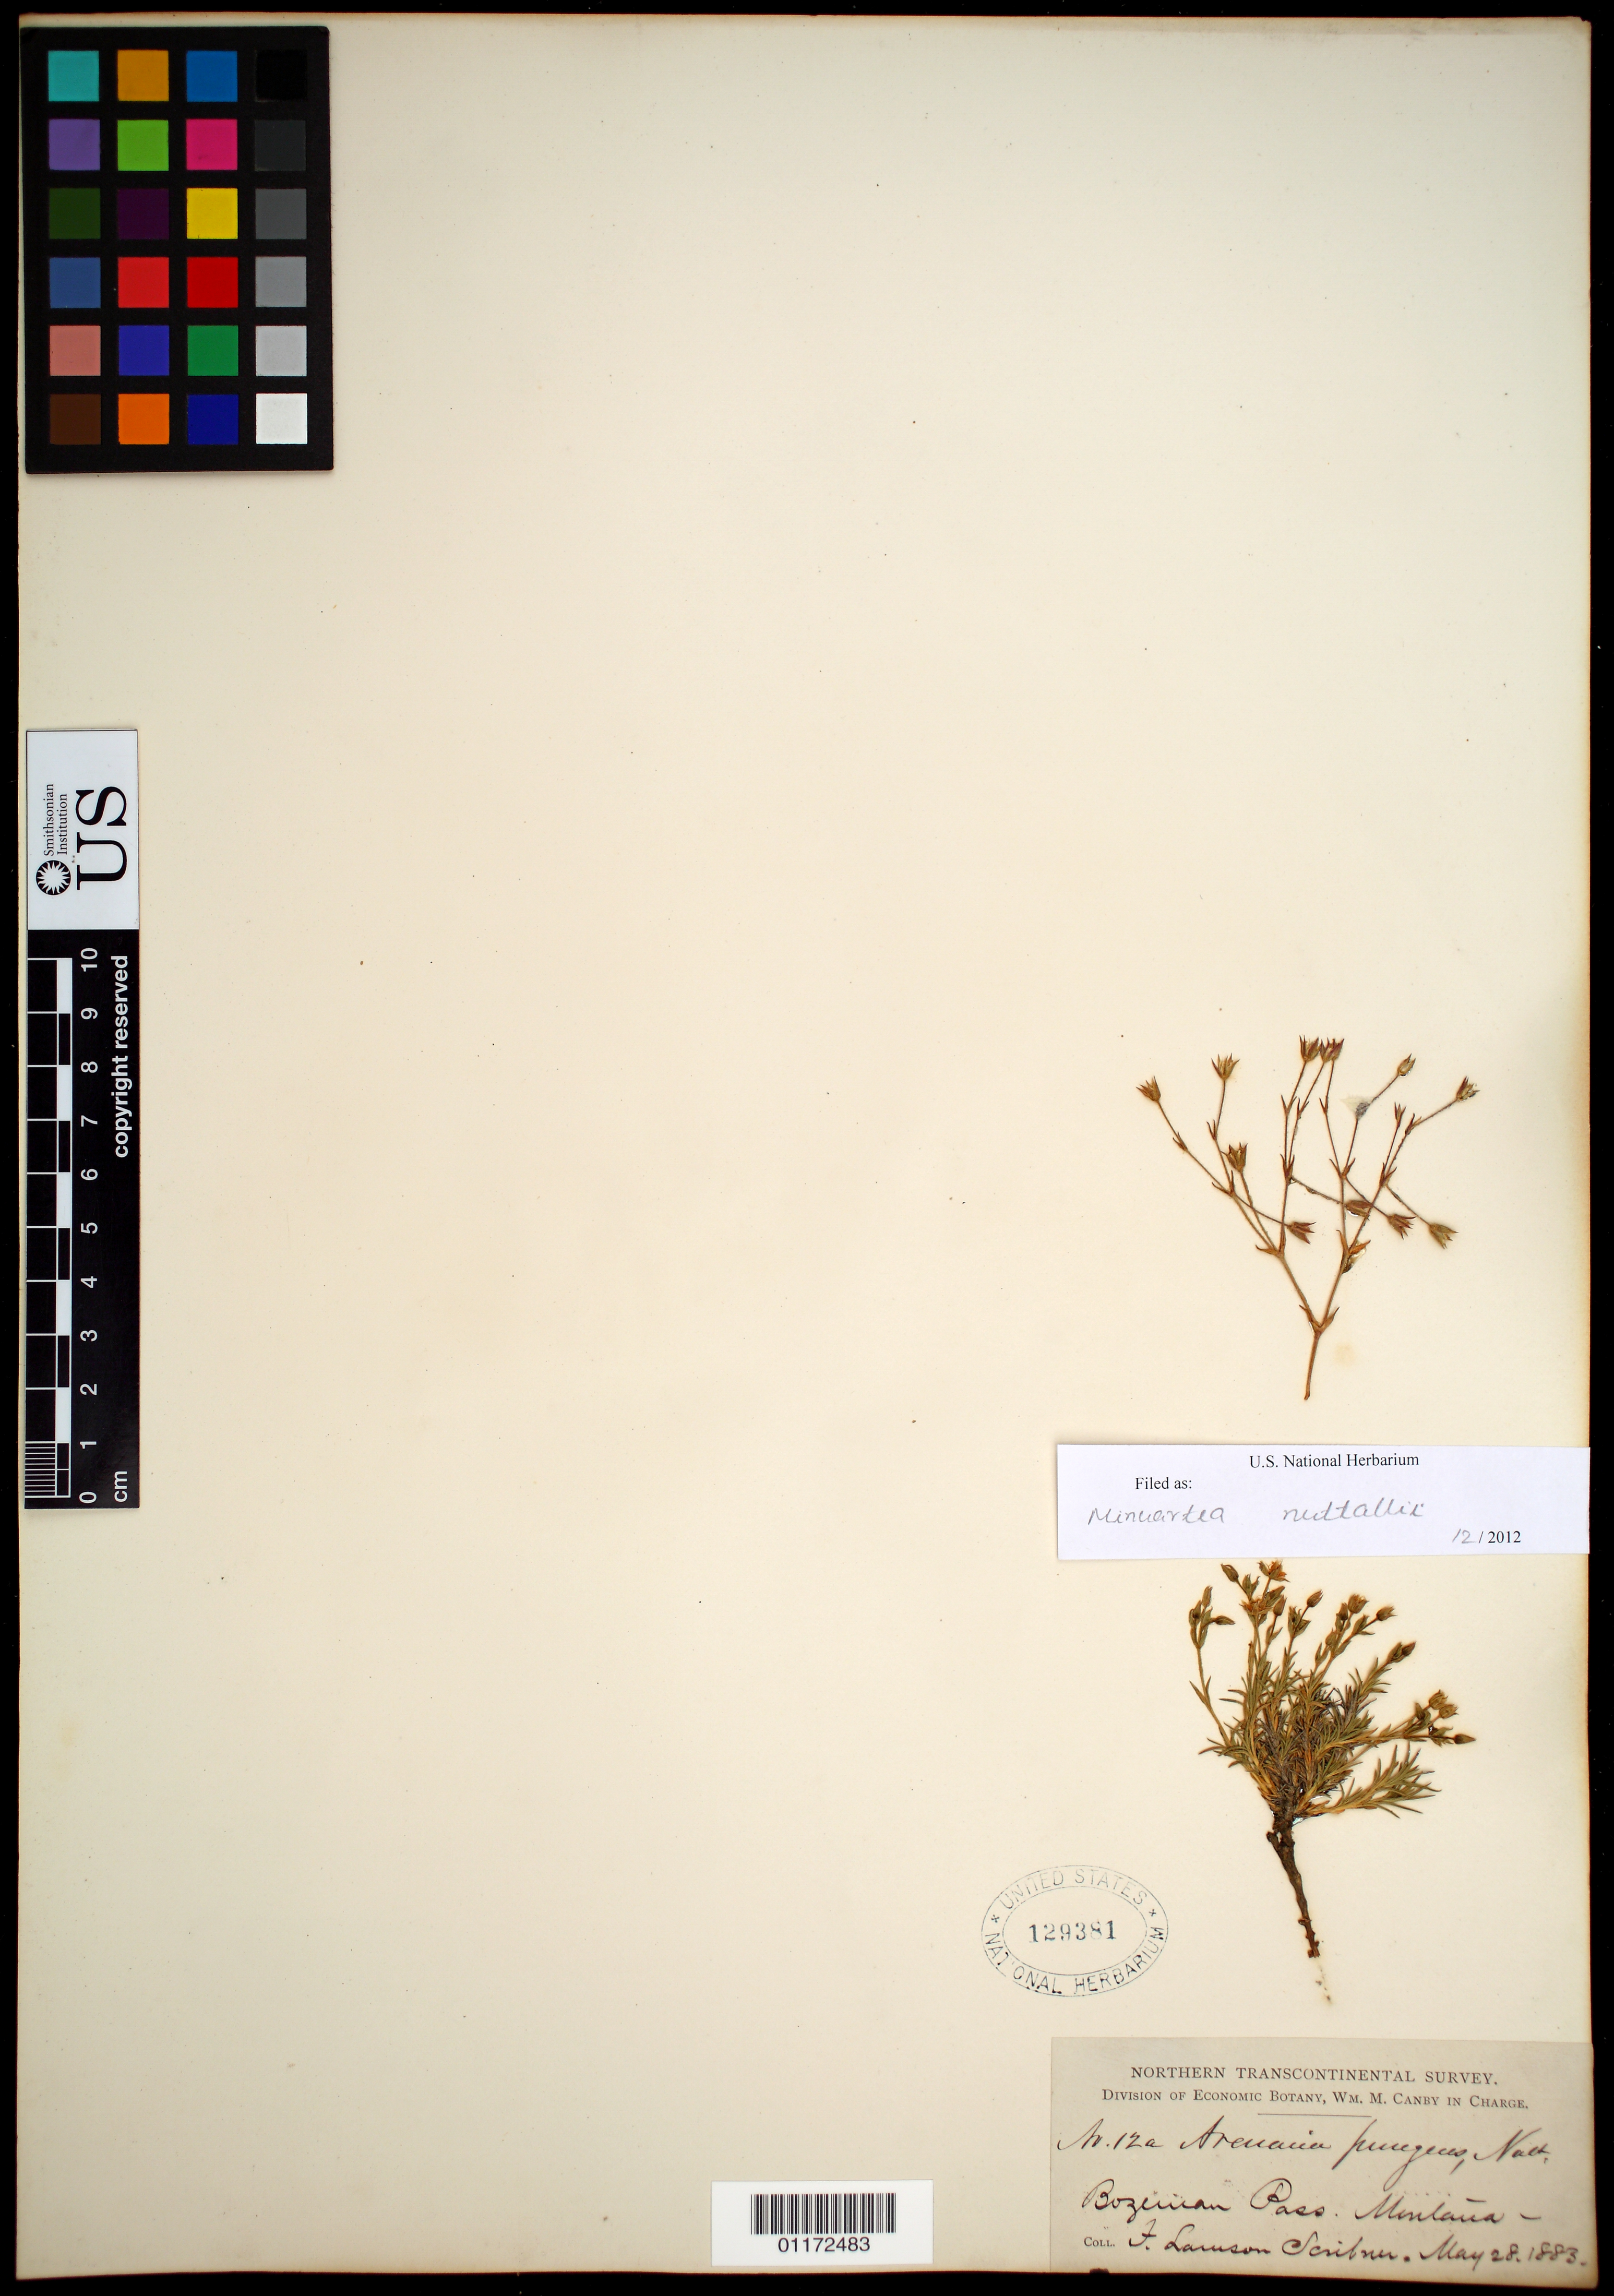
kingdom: Plantae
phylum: Tracheophyta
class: Magnoliopsida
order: Caryophyllales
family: Caryophyllaceae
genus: Minuartia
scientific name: Minuartia nuttallii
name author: (Pax) Briq.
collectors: F. L. Scribner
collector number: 12a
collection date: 1883-05-28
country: United States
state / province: Montana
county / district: Gallatin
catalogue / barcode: US 129381